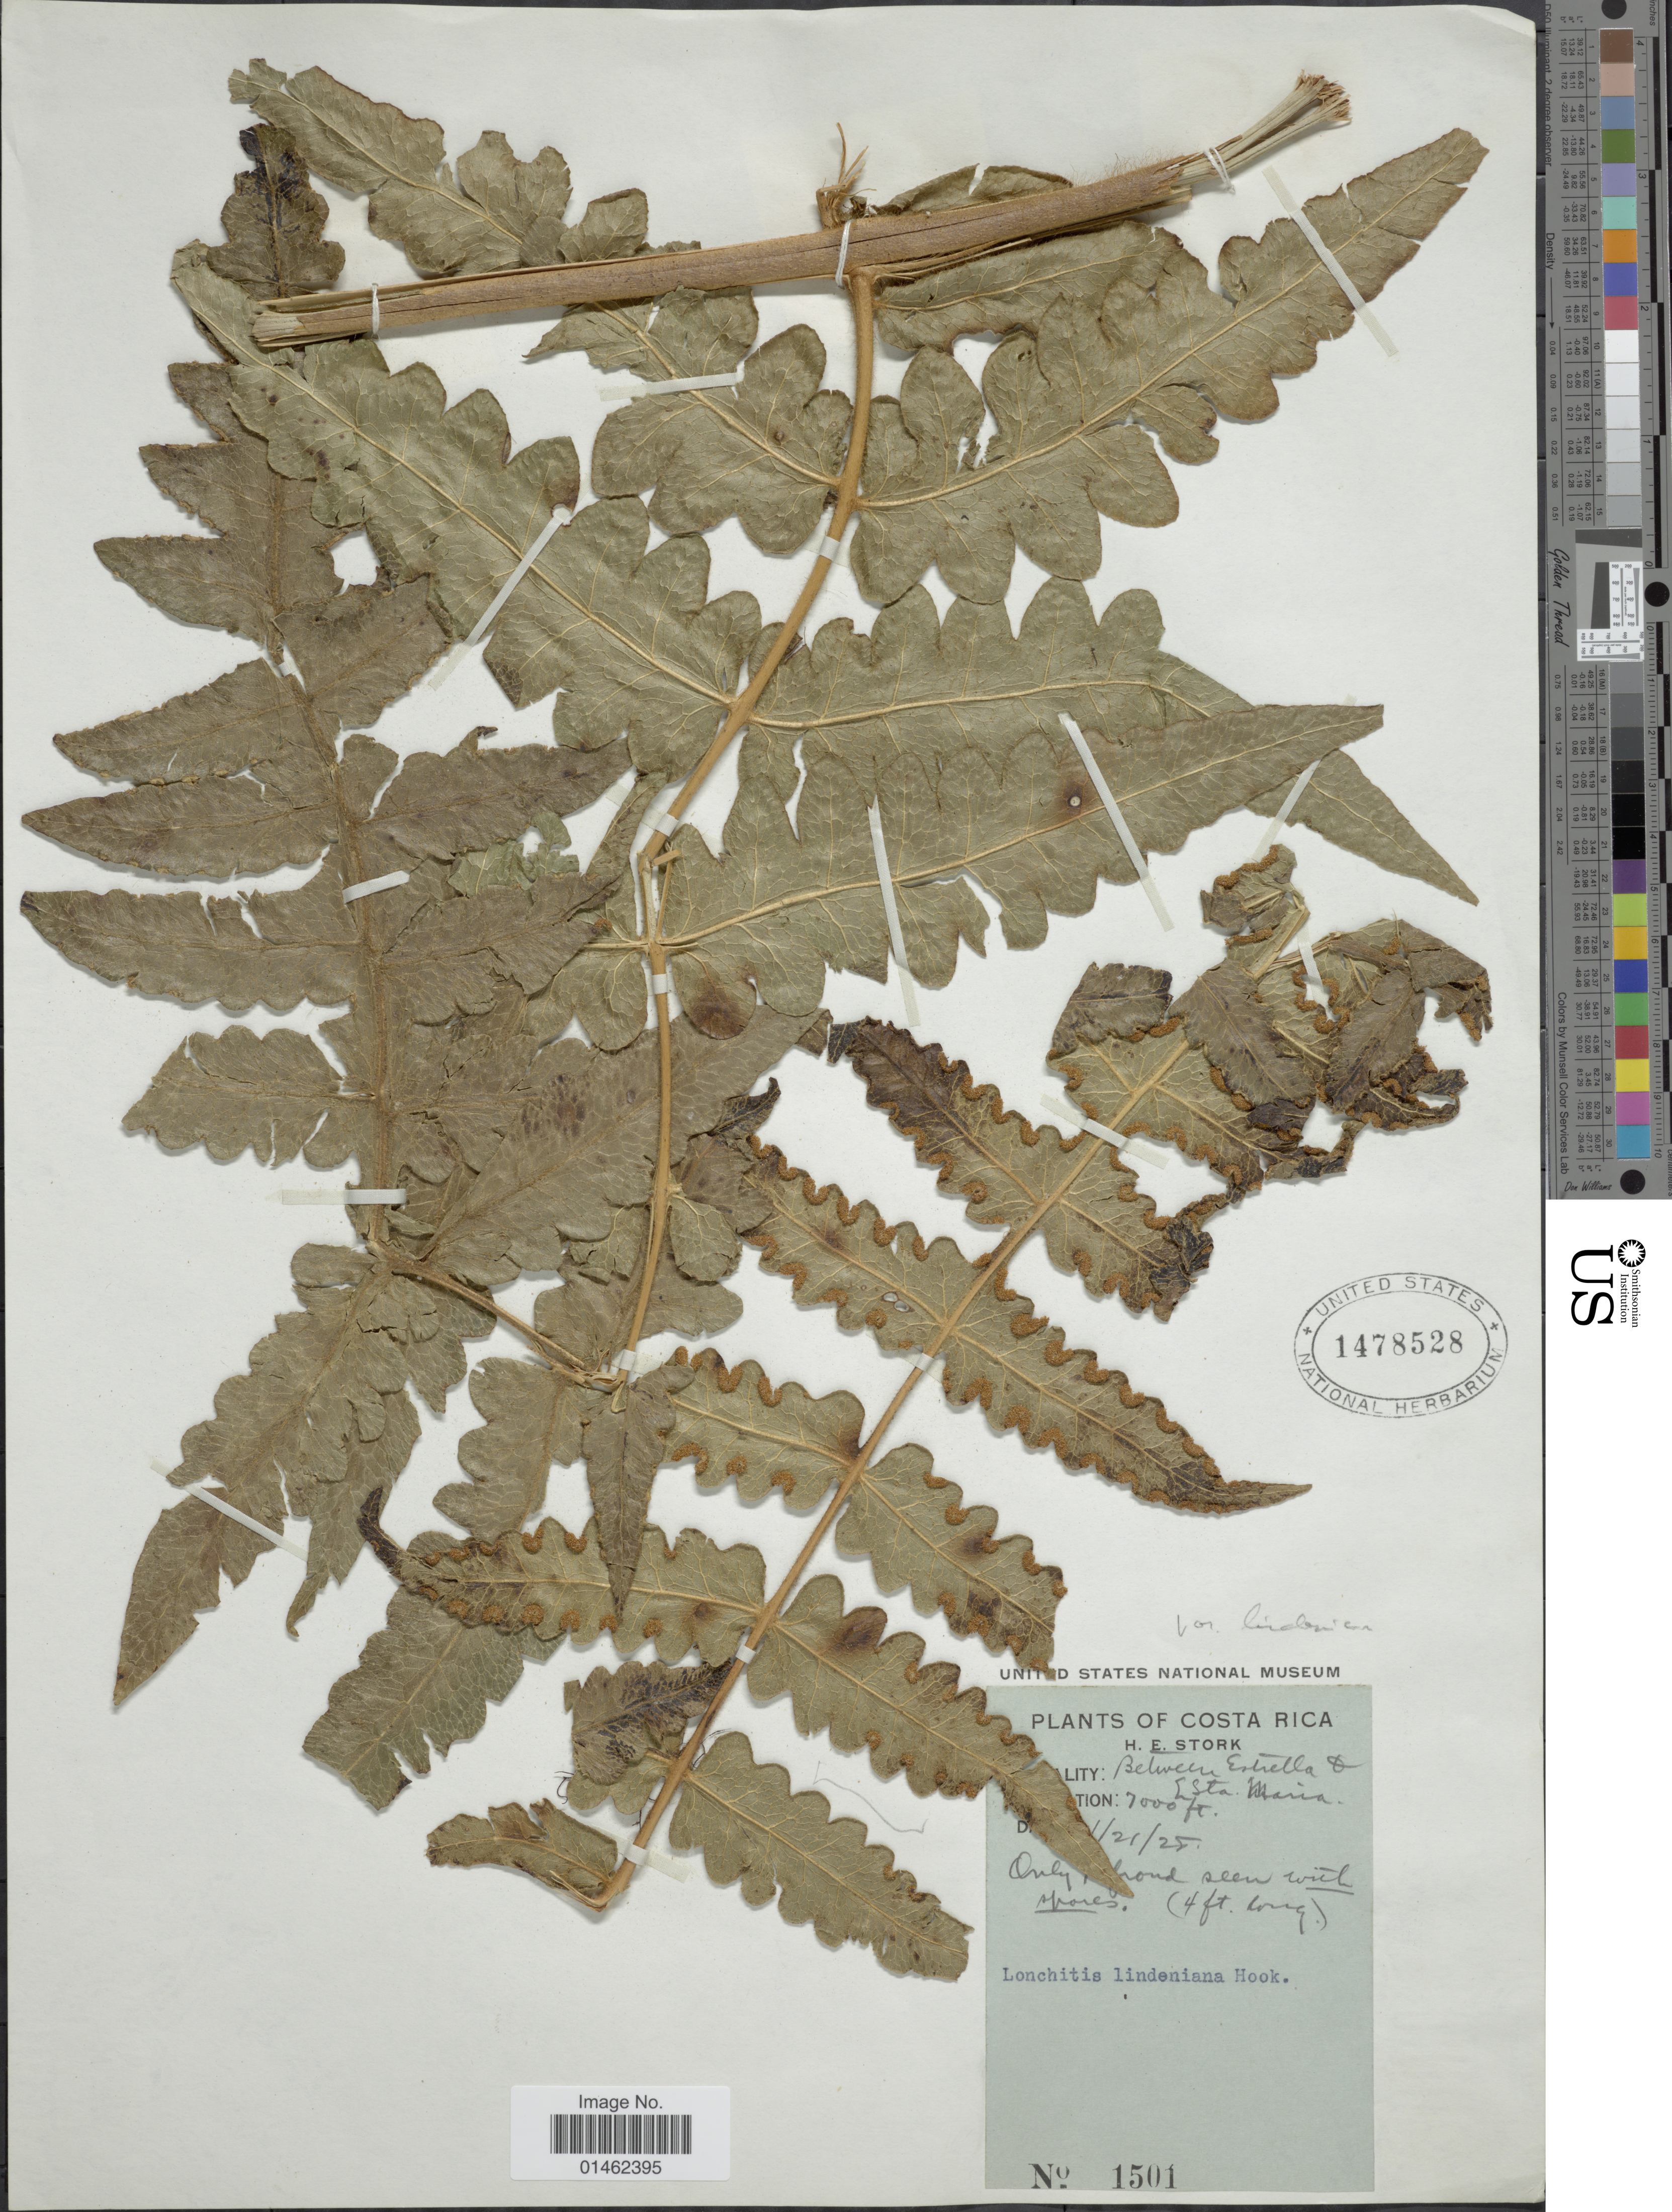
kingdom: Plantae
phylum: Tracheophyta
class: Polypodiopsida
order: Polypodiales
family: Dennstaedtiaceae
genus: Blotiella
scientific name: Blotiella lindeniana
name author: (Hook.) R.M. Tryon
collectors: H. E. Stork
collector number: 1501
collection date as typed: Transcribed d/m/y: 21//28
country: Costa Rica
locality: Between Estrella & Sta Maria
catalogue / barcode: US 1478528